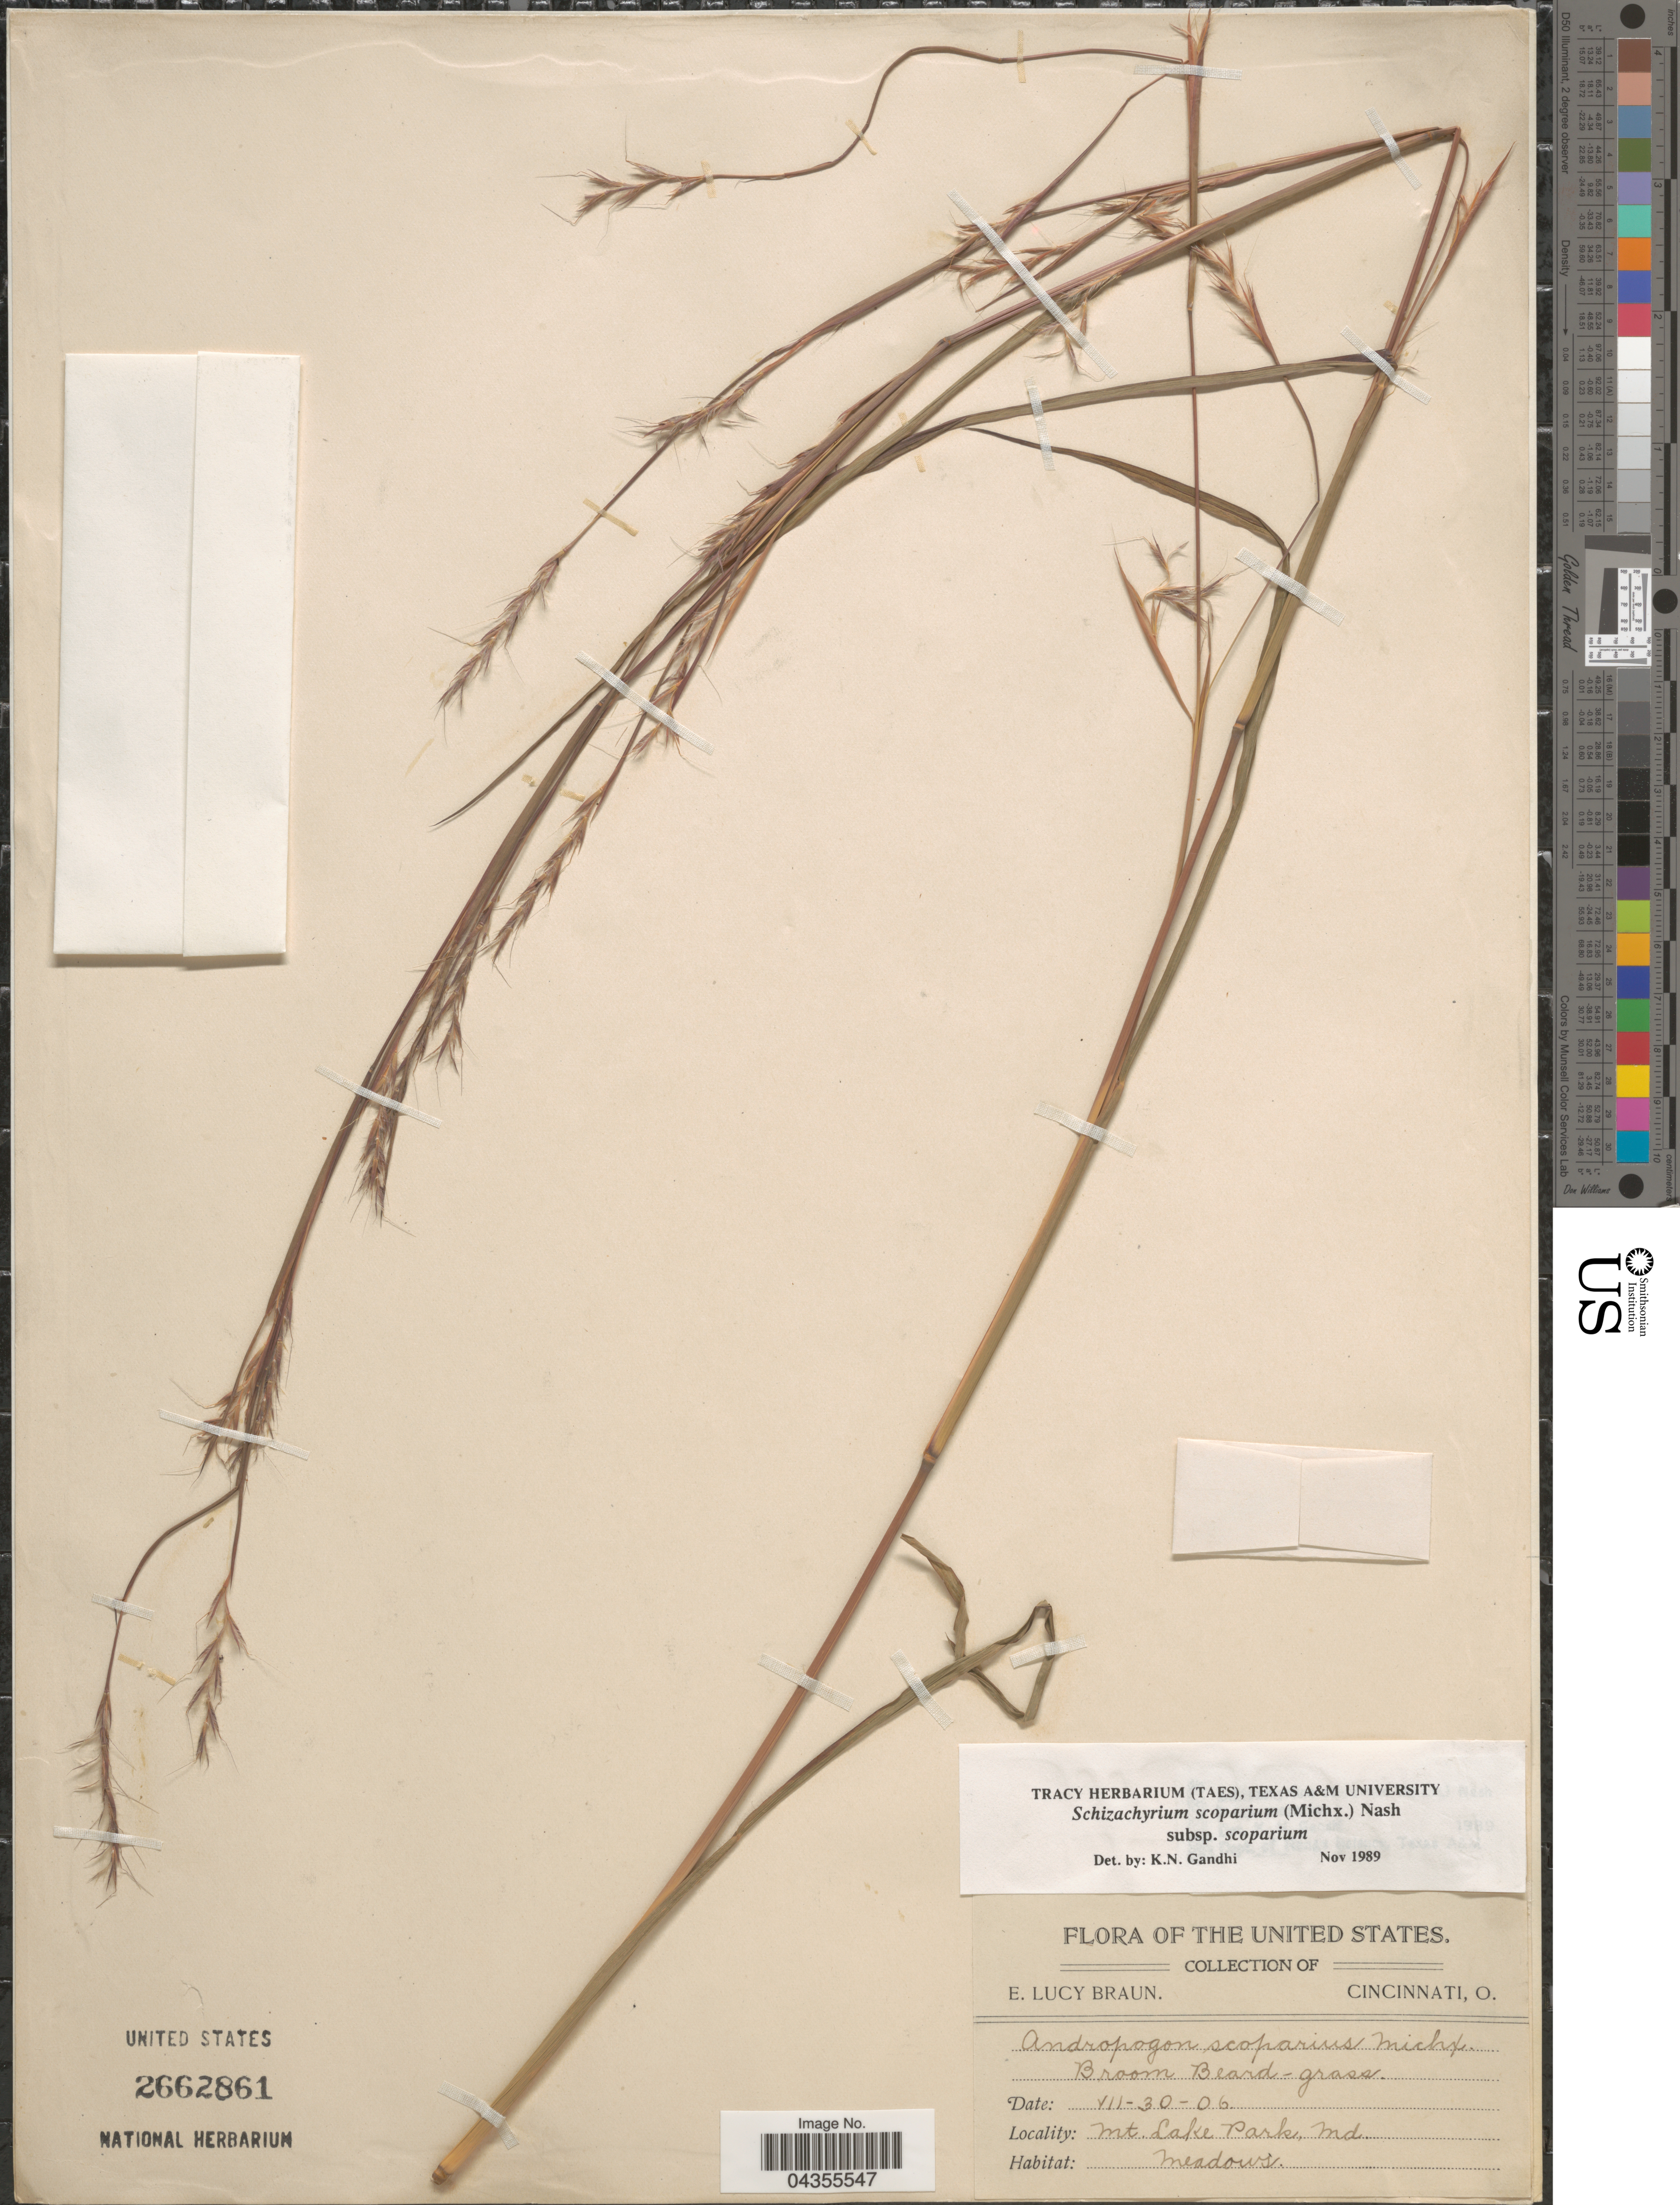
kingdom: Plantae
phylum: Tracheophyta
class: Liliopsida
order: Poales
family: Poaceae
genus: Schizachyrium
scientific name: Schizachyrium scoparium var. scoparium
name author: (Michx.) Nash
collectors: E. L. Braun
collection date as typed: Transcribed d/m/y: 30/7/6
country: United States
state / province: Maryland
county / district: Garrett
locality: Mt. Lake Park.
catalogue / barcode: US 2662861